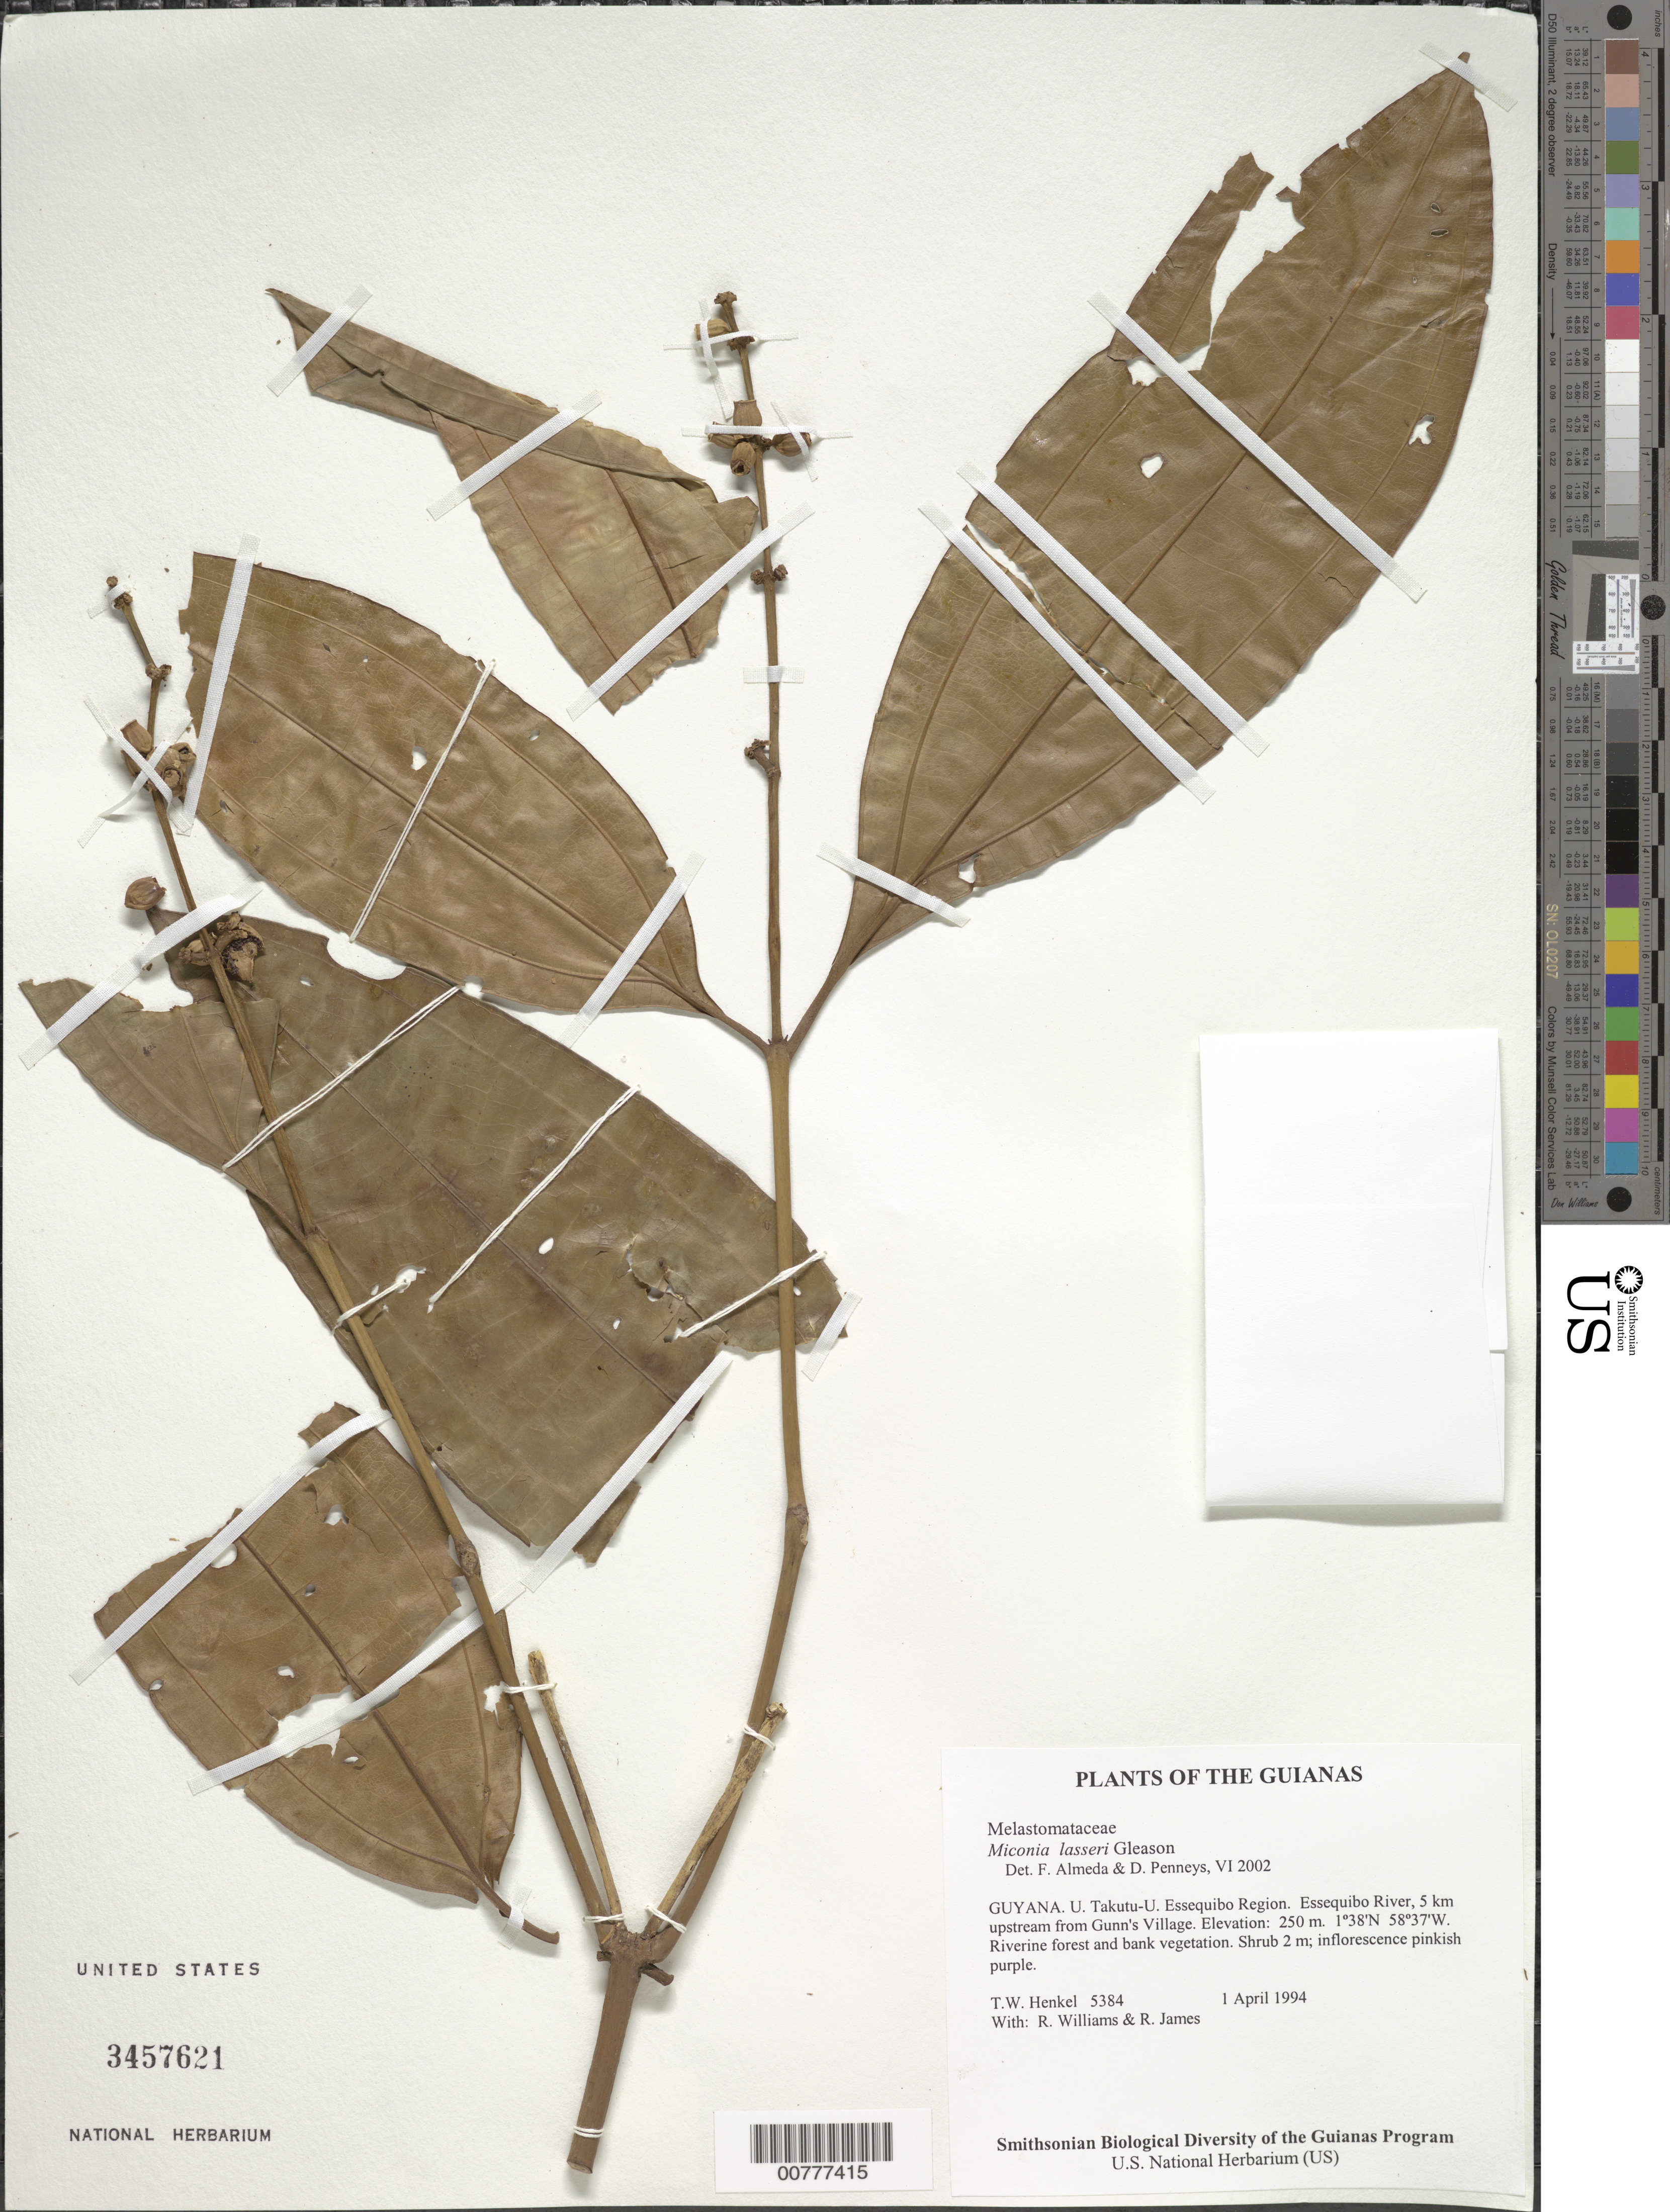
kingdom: Plantae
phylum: Tracheophyta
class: Magnoliopsida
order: Myrtales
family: Melastomataceae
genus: Miconia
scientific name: Miconia lasseri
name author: Gleason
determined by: Almeda, F.; Penneys, D. S.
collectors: T. Henkel, R. Williams & R. James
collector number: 5384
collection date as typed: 1 April 1994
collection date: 1994-04-01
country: Guyana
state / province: U. Takutu-U. Essequibo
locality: Essequibo River, 5 km upstream from Gunn's Village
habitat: Riverine forest and bank vegetation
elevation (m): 250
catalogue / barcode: US 3457621